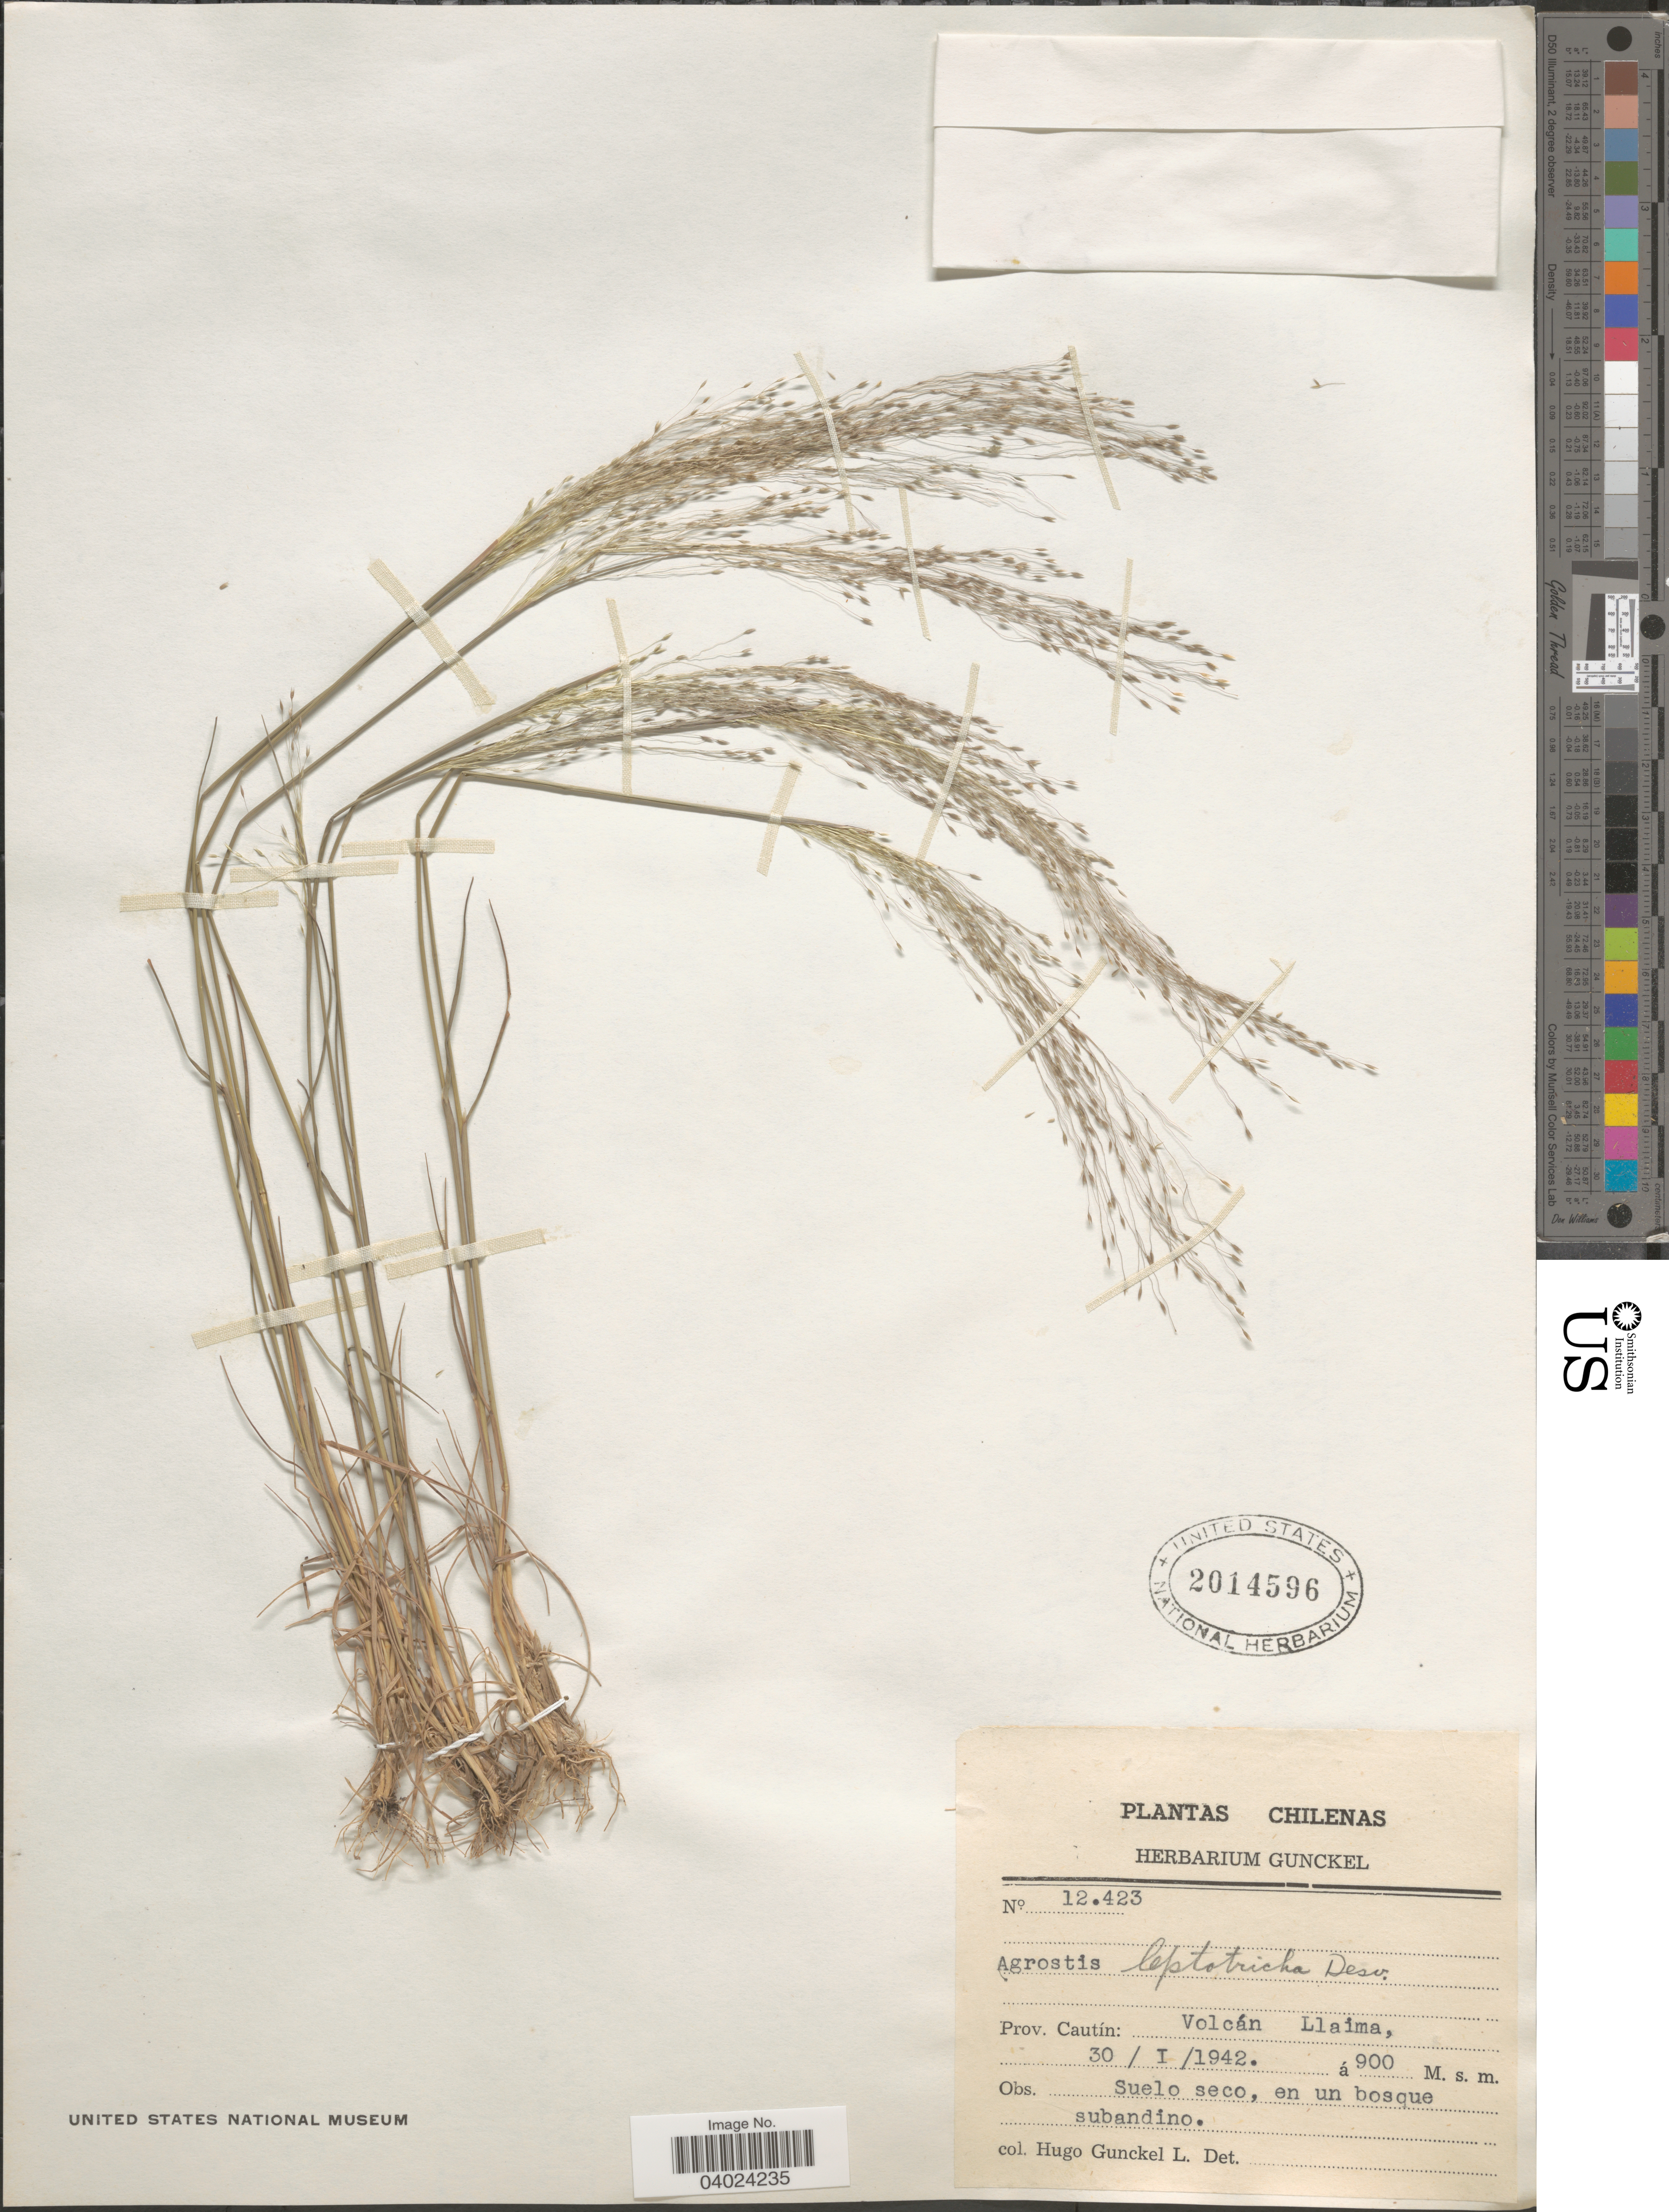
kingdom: Plantae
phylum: Tracheophyta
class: Liliopsida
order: Poales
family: Poaceae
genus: Agrostis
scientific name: Agrostis leptotricha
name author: É. Desv.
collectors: H. Gunckel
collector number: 12423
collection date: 1942-01-30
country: Chile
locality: Prov. Cautín: Volcán Llaima.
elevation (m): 900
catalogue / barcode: US 2014596